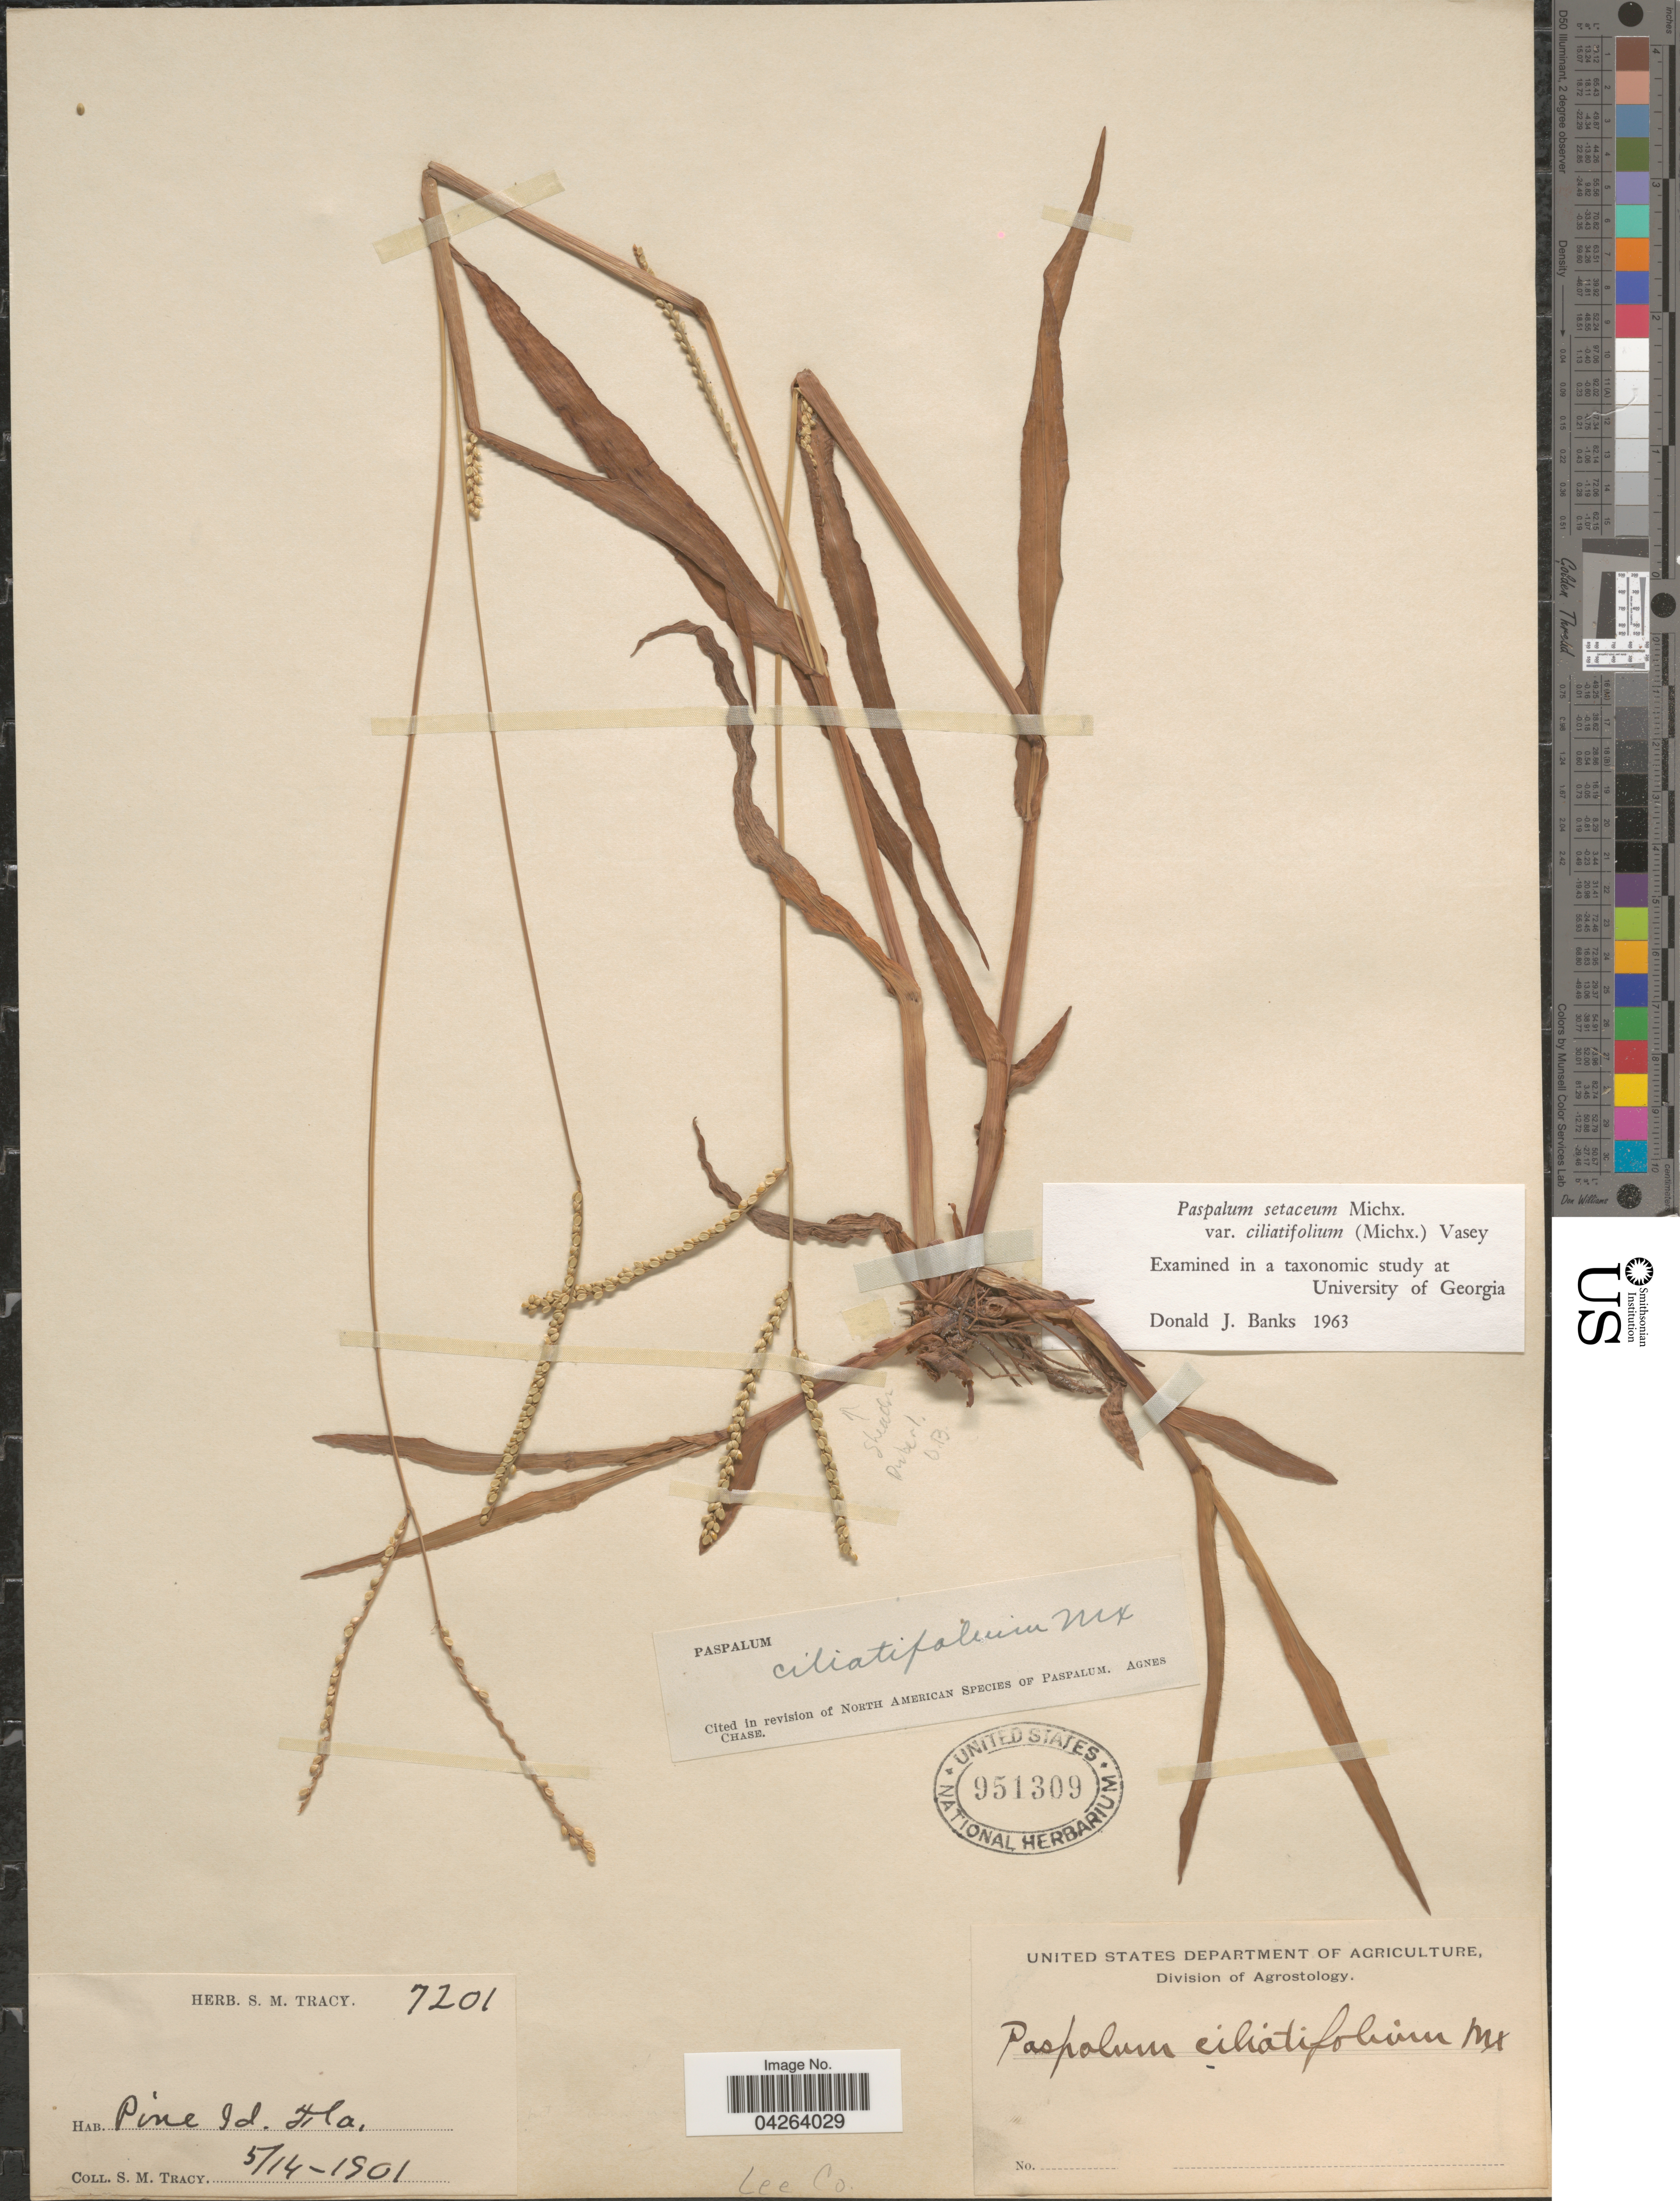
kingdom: Plantae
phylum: Tracheophyta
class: Liliopsida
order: Poales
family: Poaceae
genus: Paspalum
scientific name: Paspalum setaceum var. ciliatifolium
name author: (Michx.) Vasey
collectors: S. M. Tracy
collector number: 7201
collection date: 1901-05-14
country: United States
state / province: Florida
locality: Pine Id. Lee Co.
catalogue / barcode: US 951309